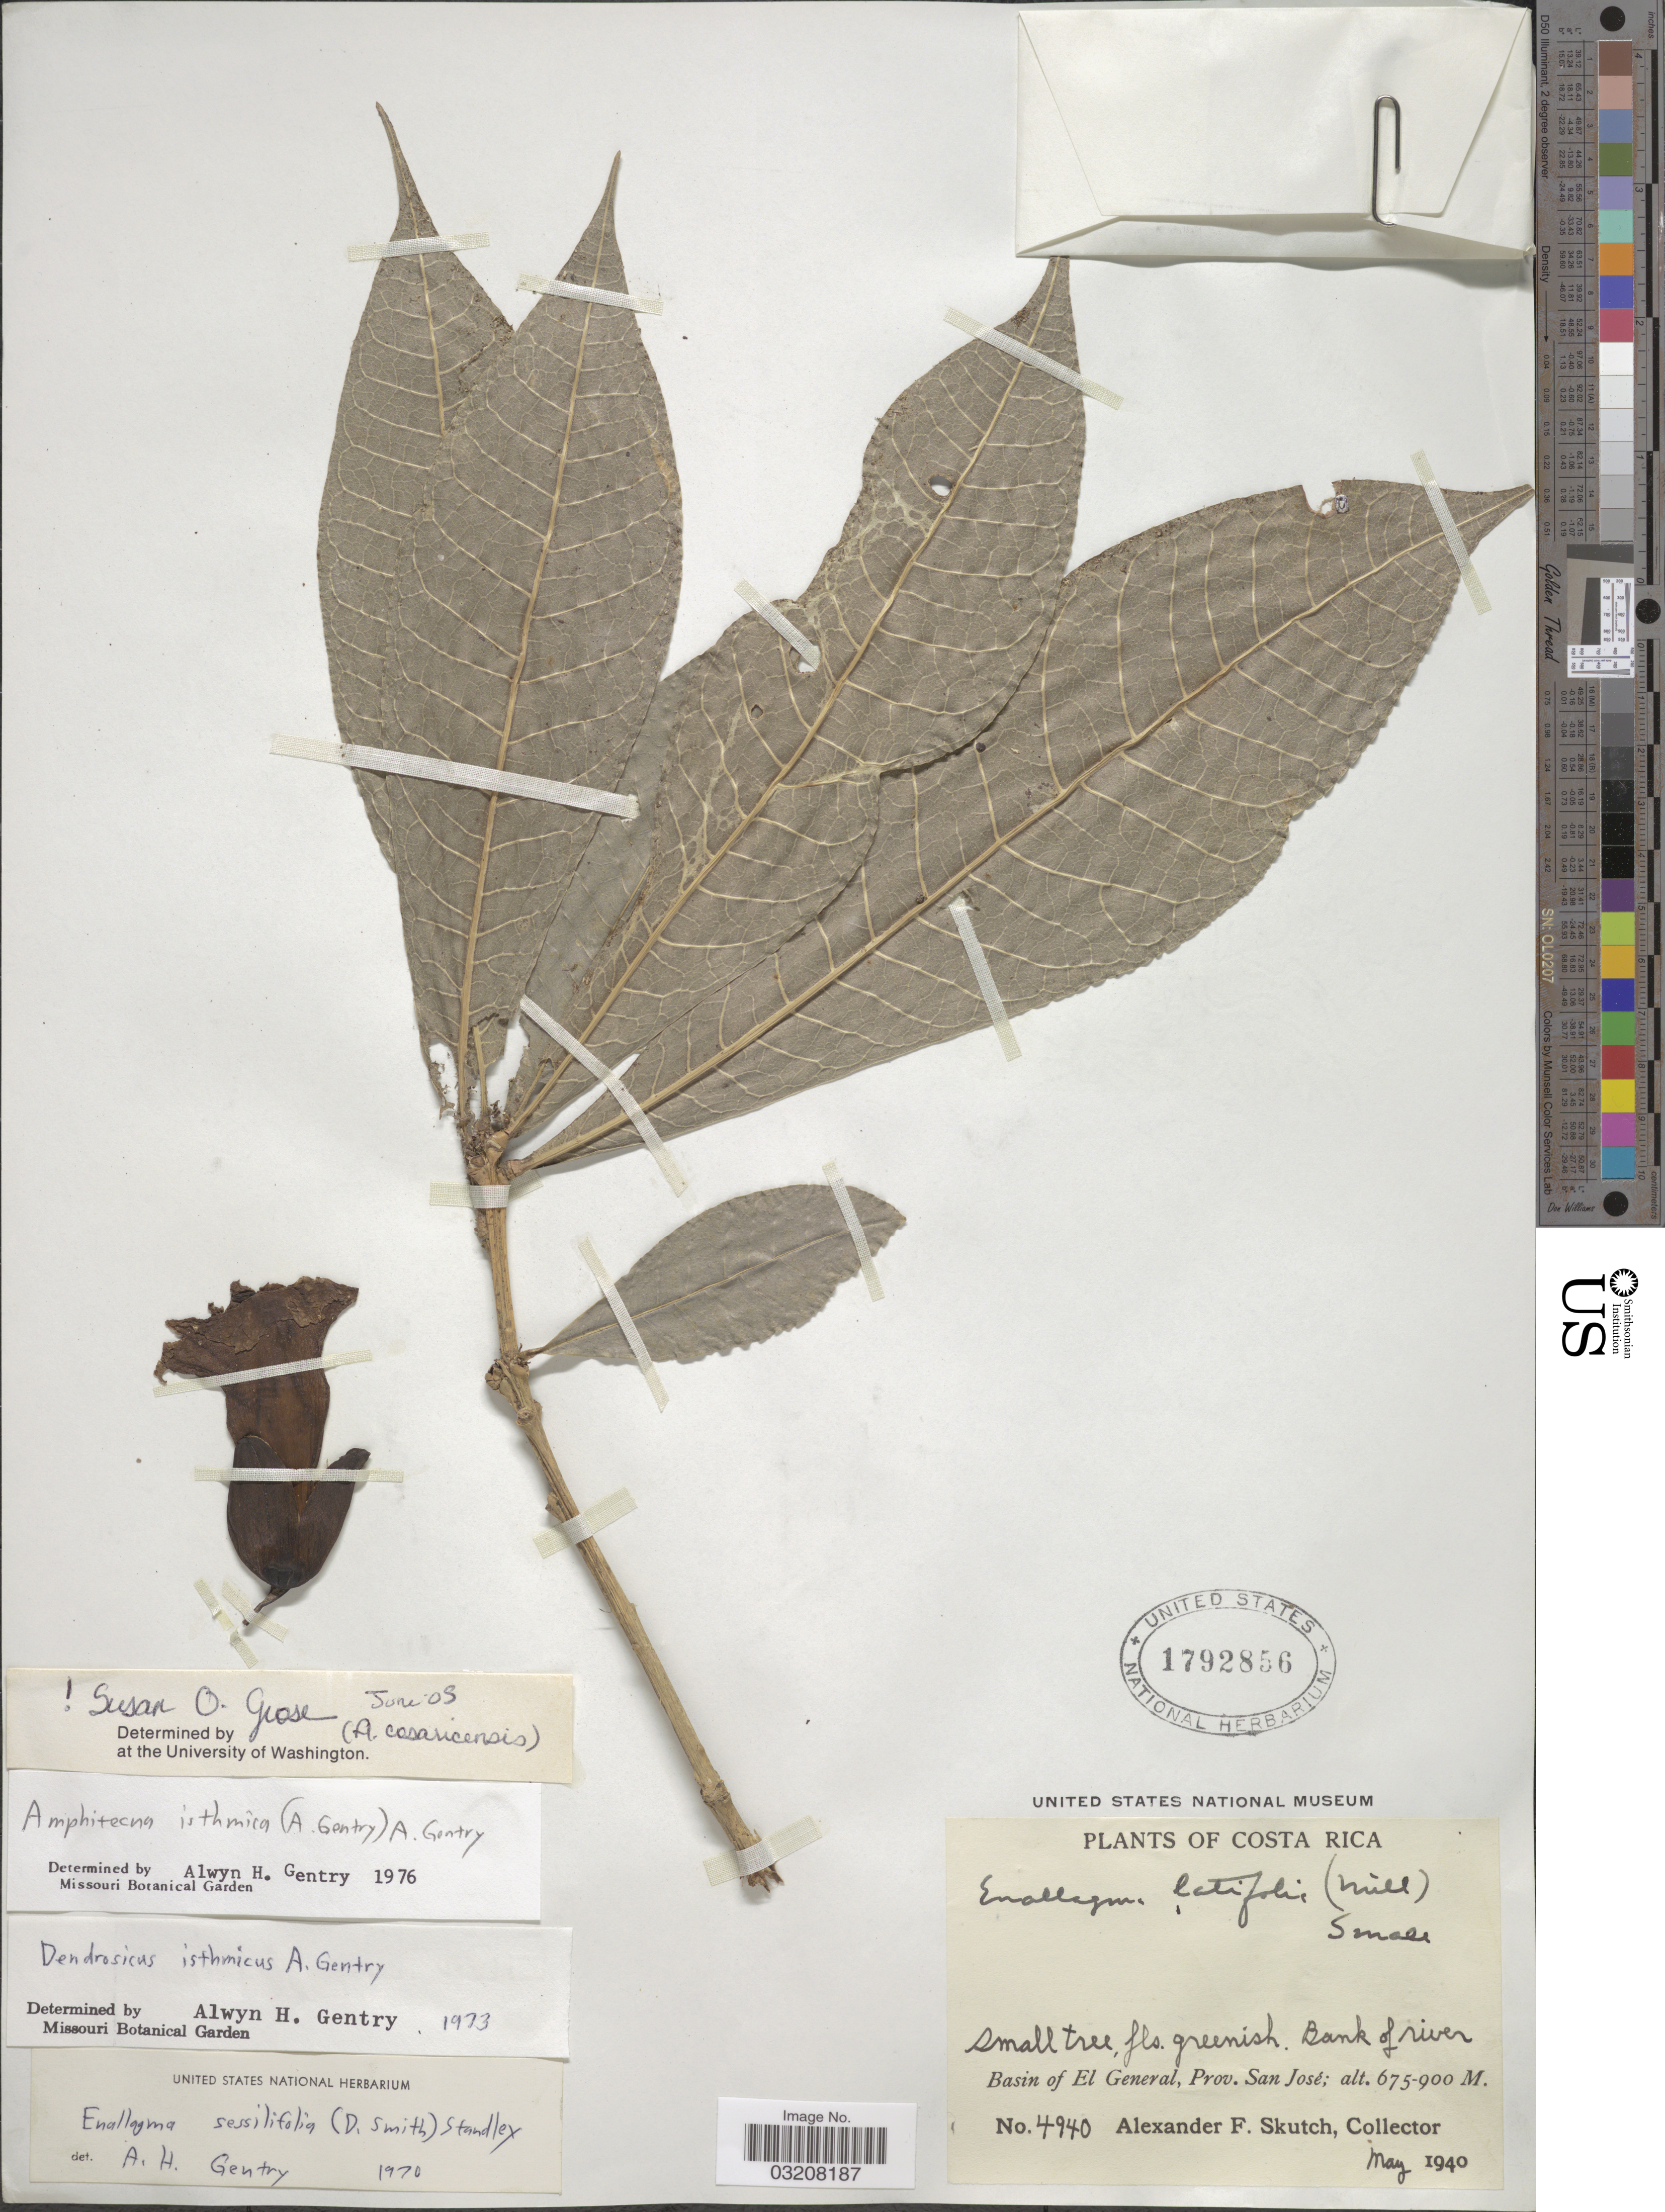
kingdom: Plantae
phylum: Tracheophyta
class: Magnoliopsida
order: Lamiales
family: Bignoniaceae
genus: Amphitecna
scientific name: Amphitecna isthmica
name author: (A.H. Gentry) A.H. Gentry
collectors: A. F. Skutch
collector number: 4940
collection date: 1940-05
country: Costa Rica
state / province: San José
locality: Basin of El General.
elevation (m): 675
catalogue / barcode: US 1792856